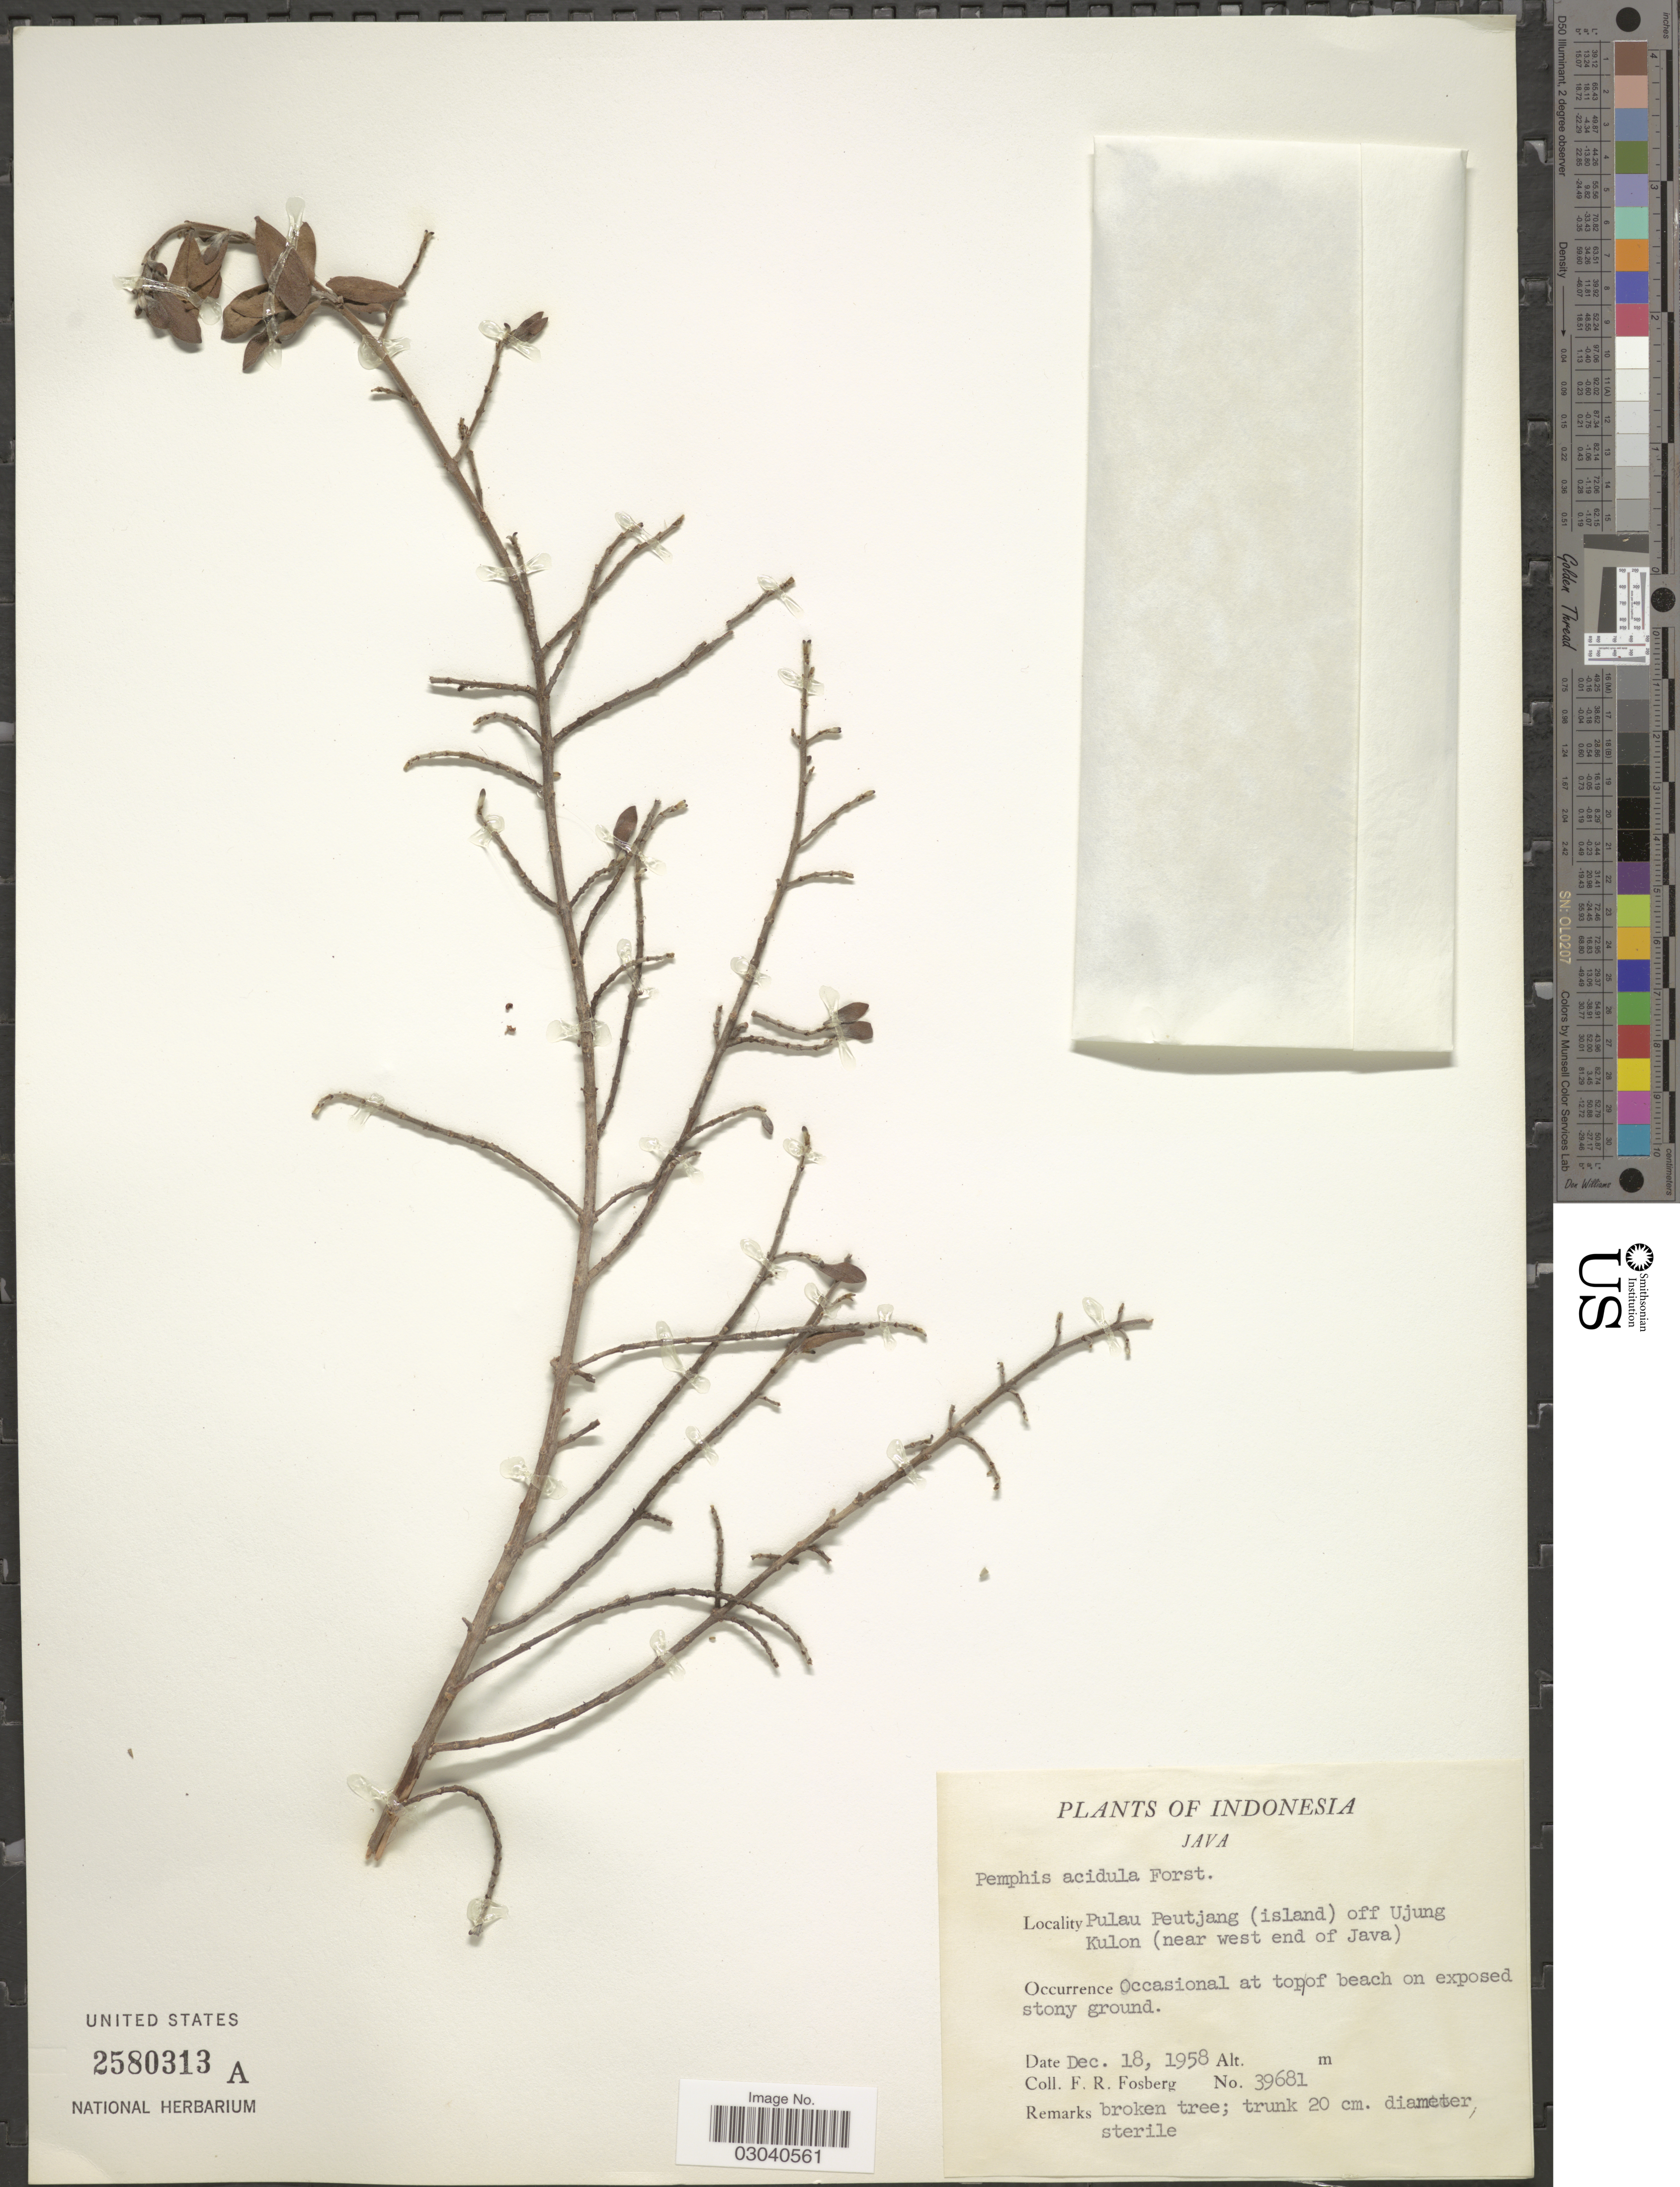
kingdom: Plantae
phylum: Tracheophyta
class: Magnoliopsida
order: Myrtales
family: Lythraceae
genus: Pemphis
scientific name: Pemphis acidula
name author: J.R. Forst. & G. Forst.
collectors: F. R. Fosberg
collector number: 39681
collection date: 1958-12-18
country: Indonesia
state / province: Java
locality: Pulau Peutjang (island) off Ujung Kulon (near west enf of Java).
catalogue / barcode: US 2580313A